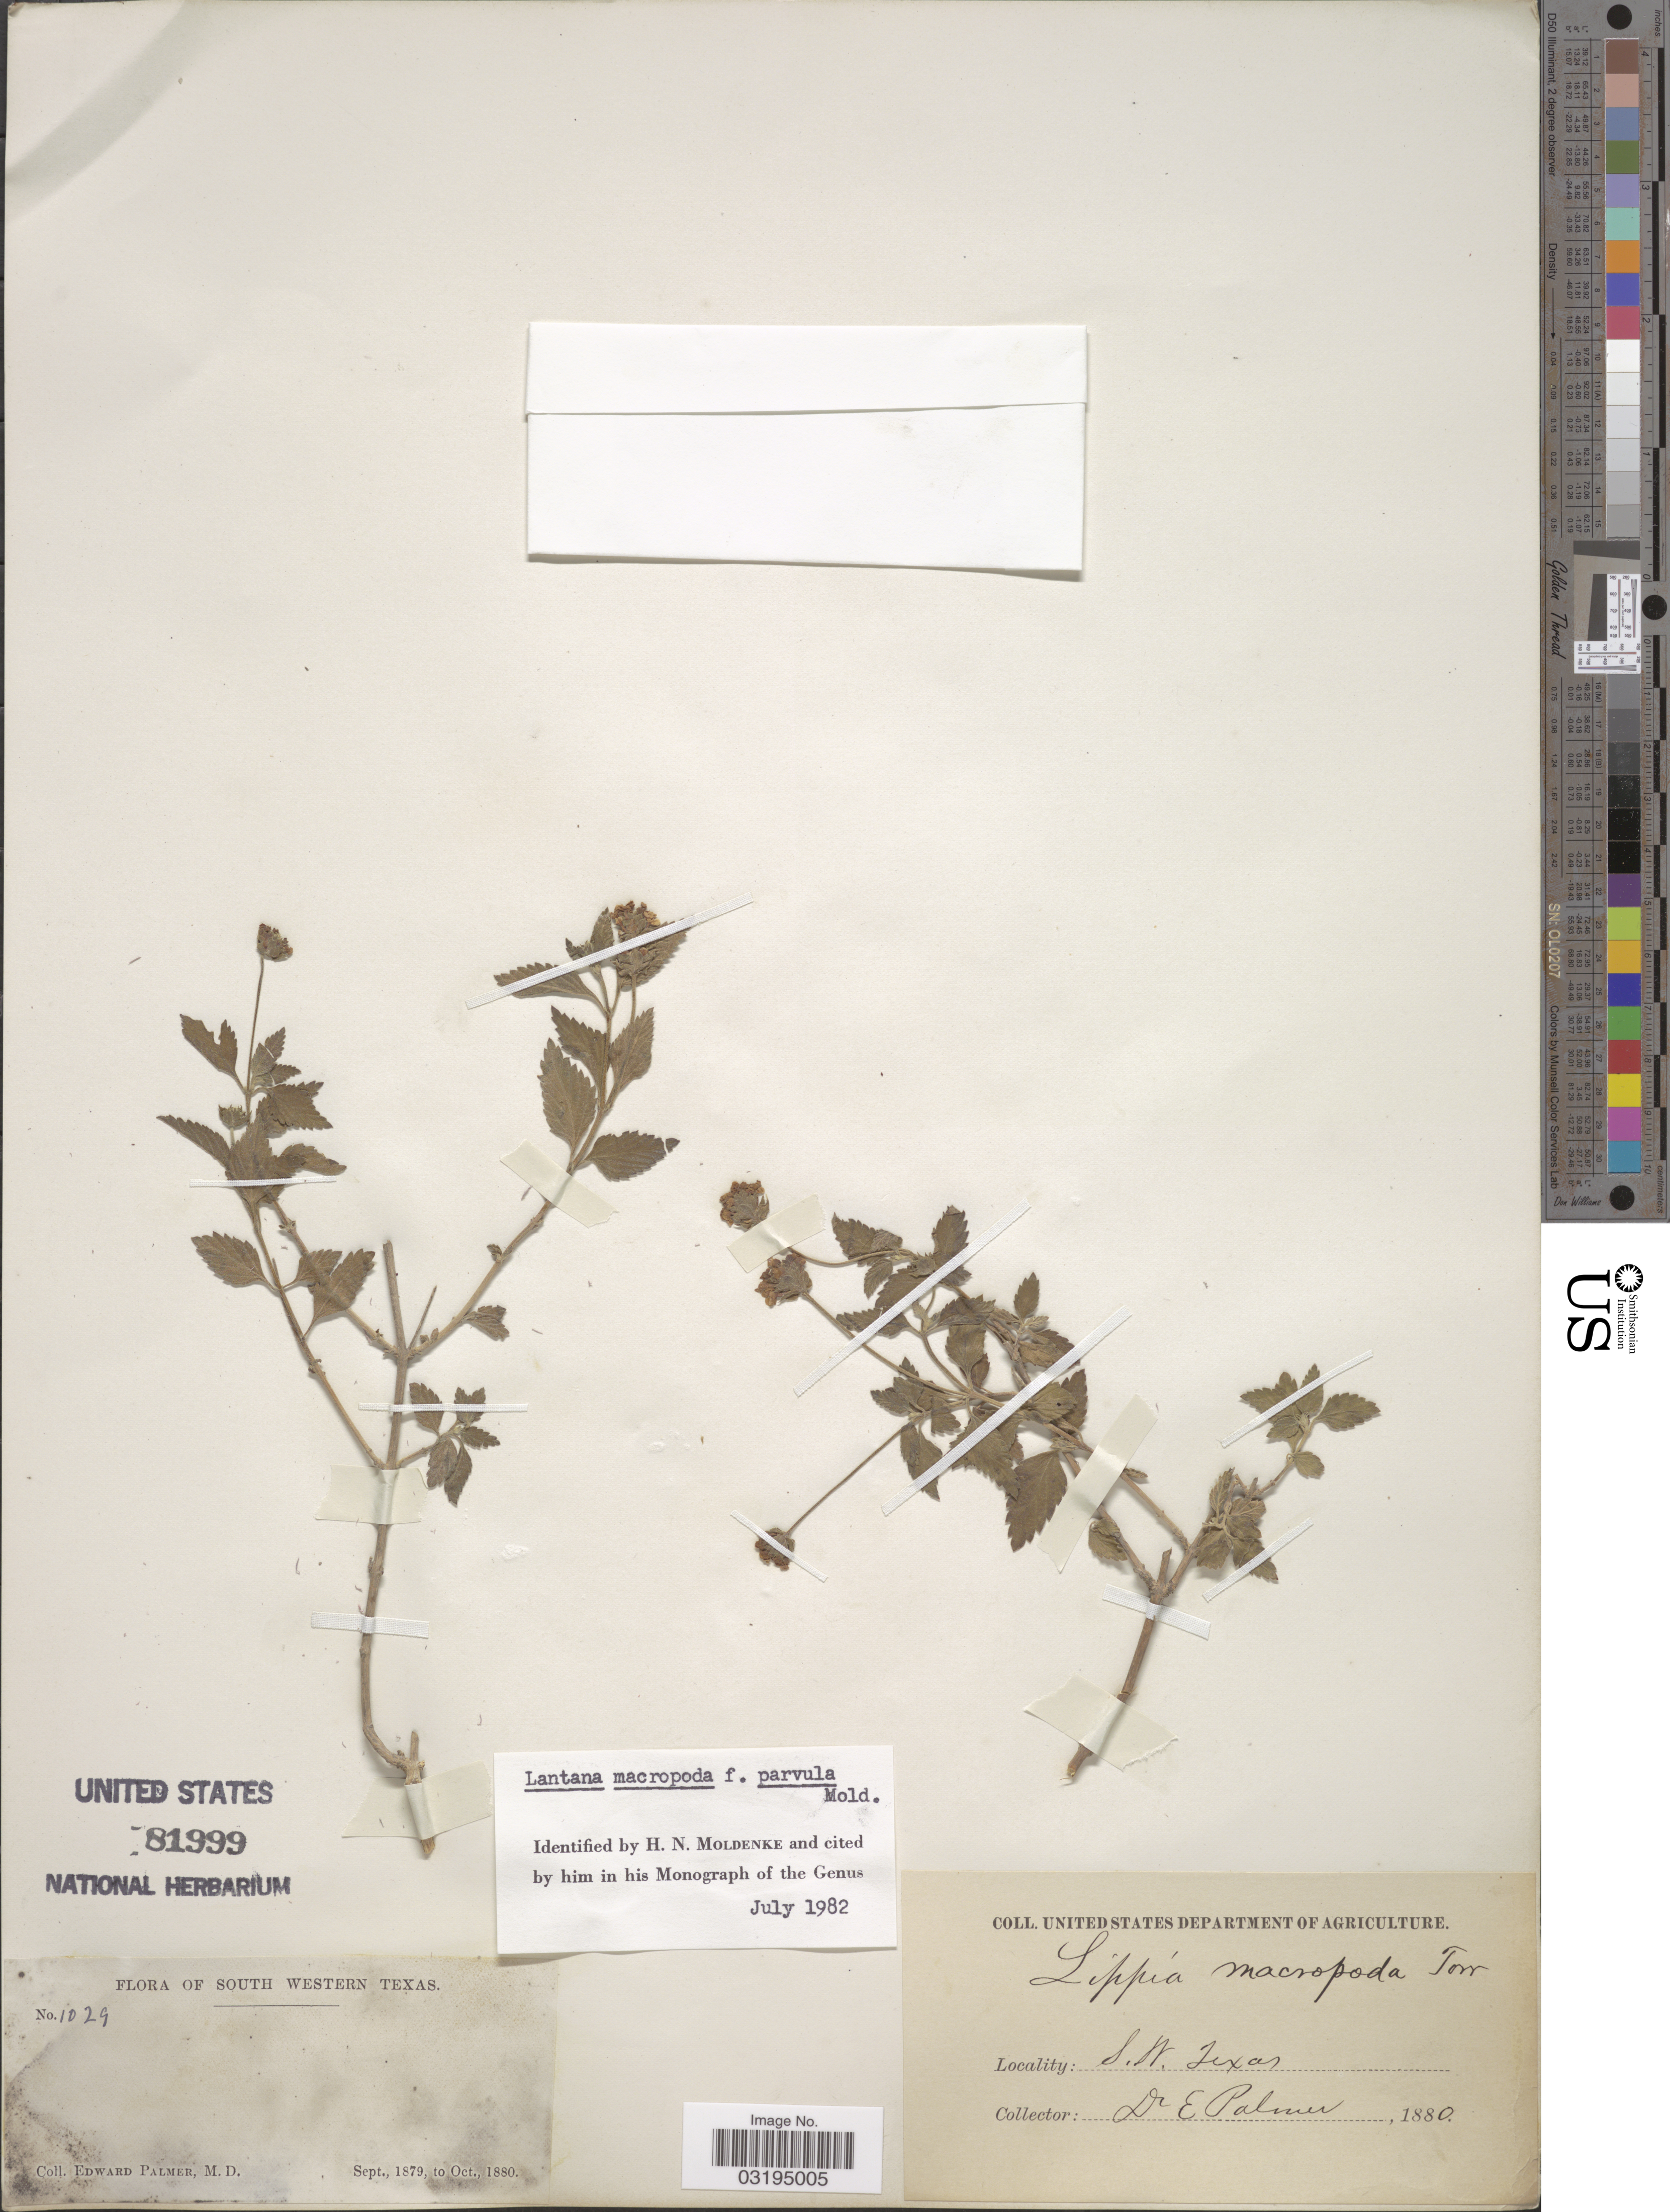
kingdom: Plantae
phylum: Tracheophyta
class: Magnoliopsida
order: Lamiales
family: Verbenaceae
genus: Lantana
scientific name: Lantana macropoda f. parvula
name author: Moldenke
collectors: E. Palmer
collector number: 1029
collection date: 1879-09/1880-10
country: United States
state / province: Texas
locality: South Western Texas.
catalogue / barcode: US 81999